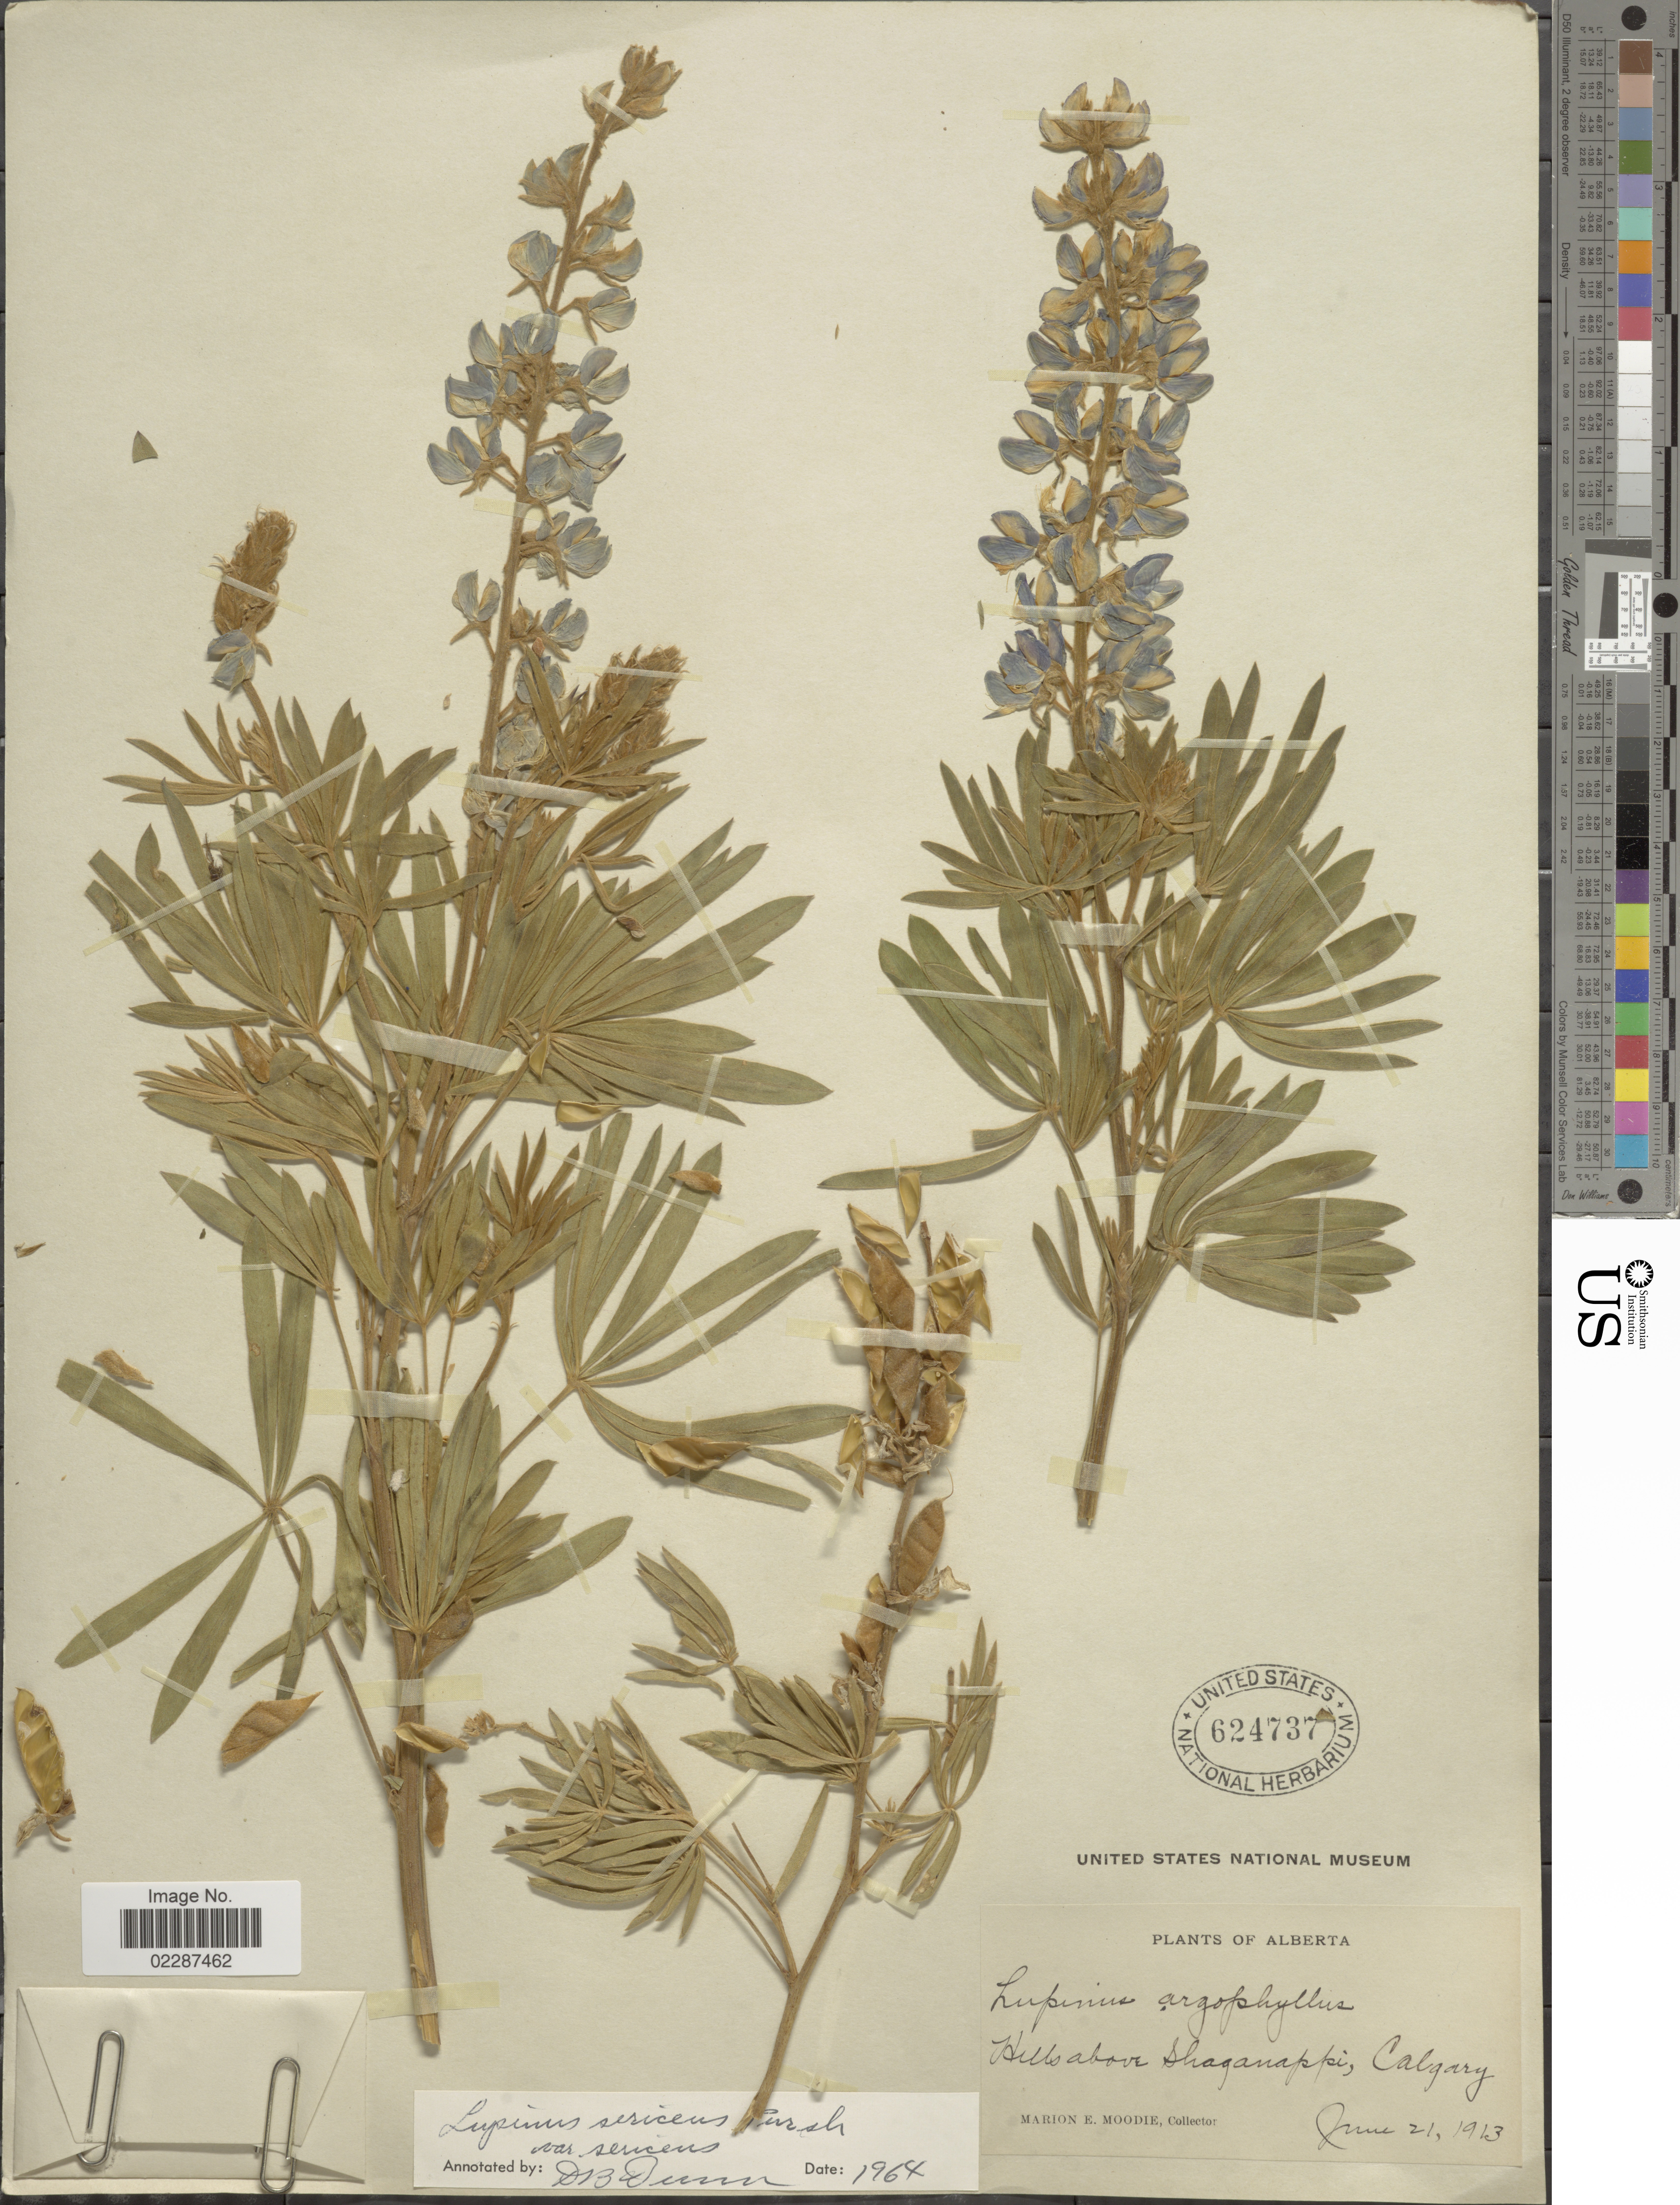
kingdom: Plantae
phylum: Tracheophyta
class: Magnoliopsida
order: Fabales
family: Fabaceae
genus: Lupinus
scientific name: Lupinus sericeus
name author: Pursh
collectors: M. E. Moodie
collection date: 1913-06-21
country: Canada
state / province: Alberta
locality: Hills above Shaganappi, Calgary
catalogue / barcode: US 624737